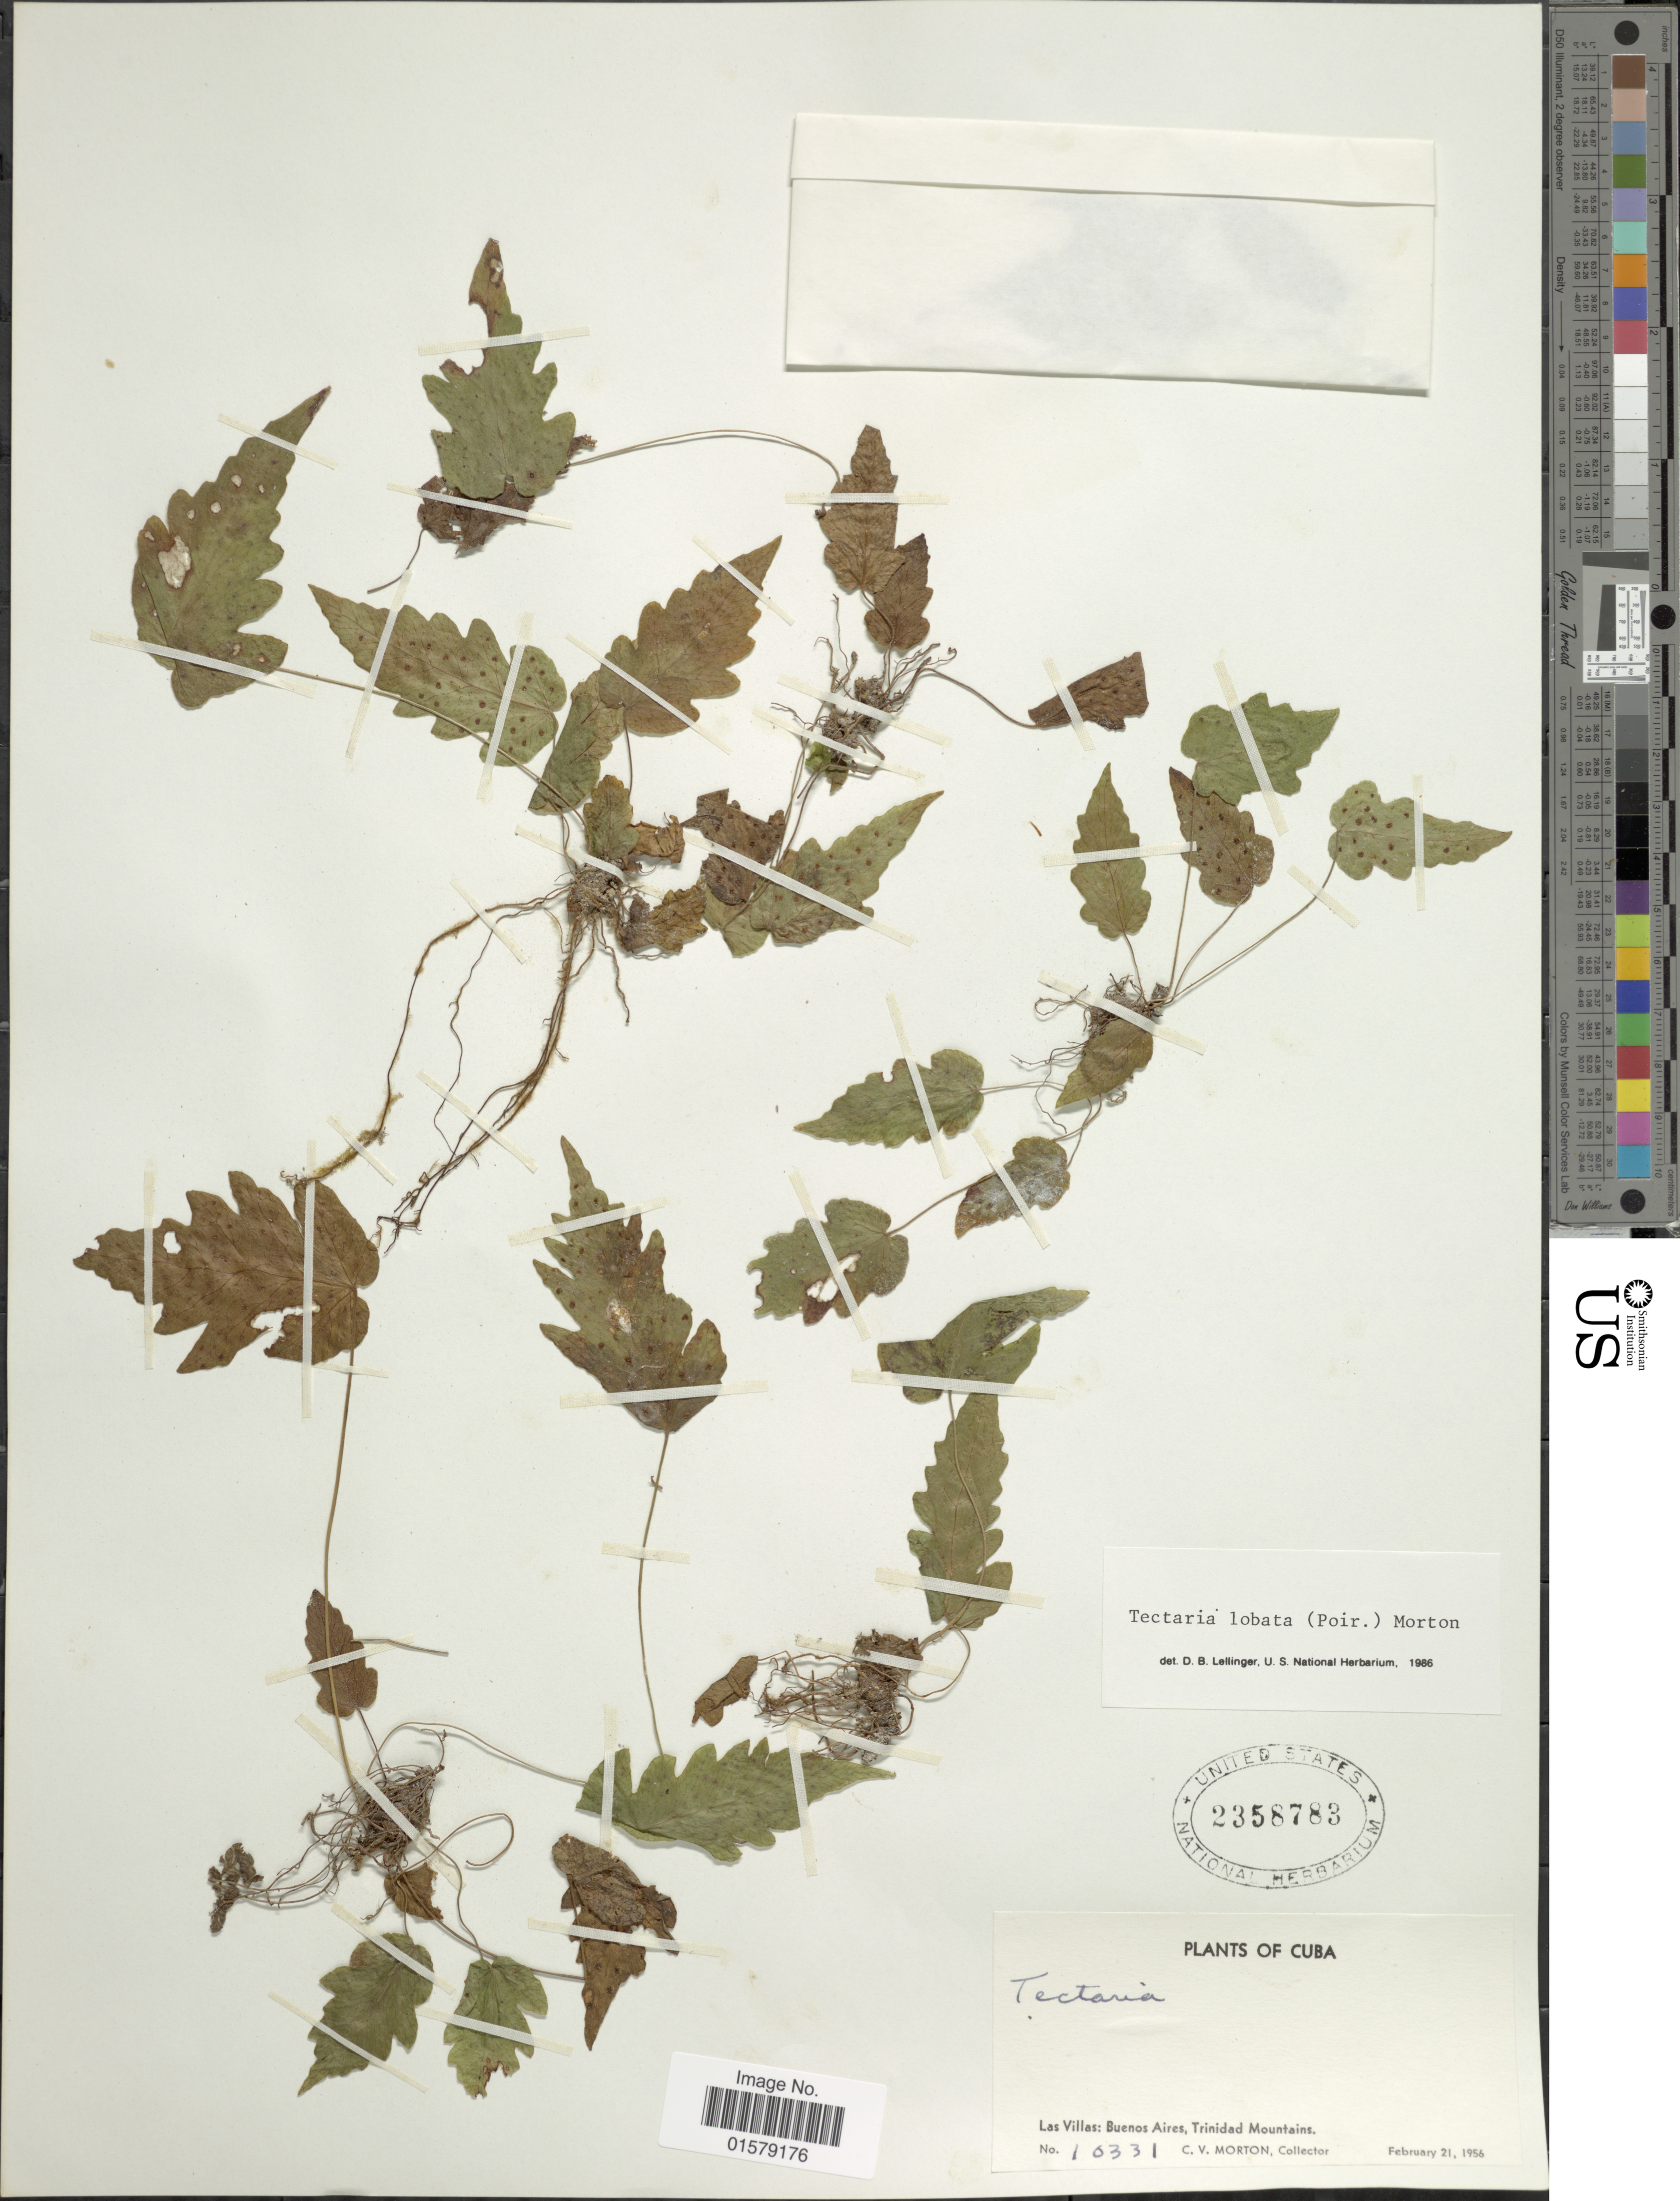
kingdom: Plantae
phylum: Tracheophyta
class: Polypodiopsida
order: Polypodiales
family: Tectariaceae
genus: Tectaria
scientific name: Tectaria fimbriata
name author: (Willd.) Lourteig & Proctor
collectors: C. V. Morton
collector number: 10331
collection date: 1956-02-21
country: Cuba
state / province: Las Villas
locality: Buenos Aires, Trinidad Mountains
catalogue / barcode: US 2358783